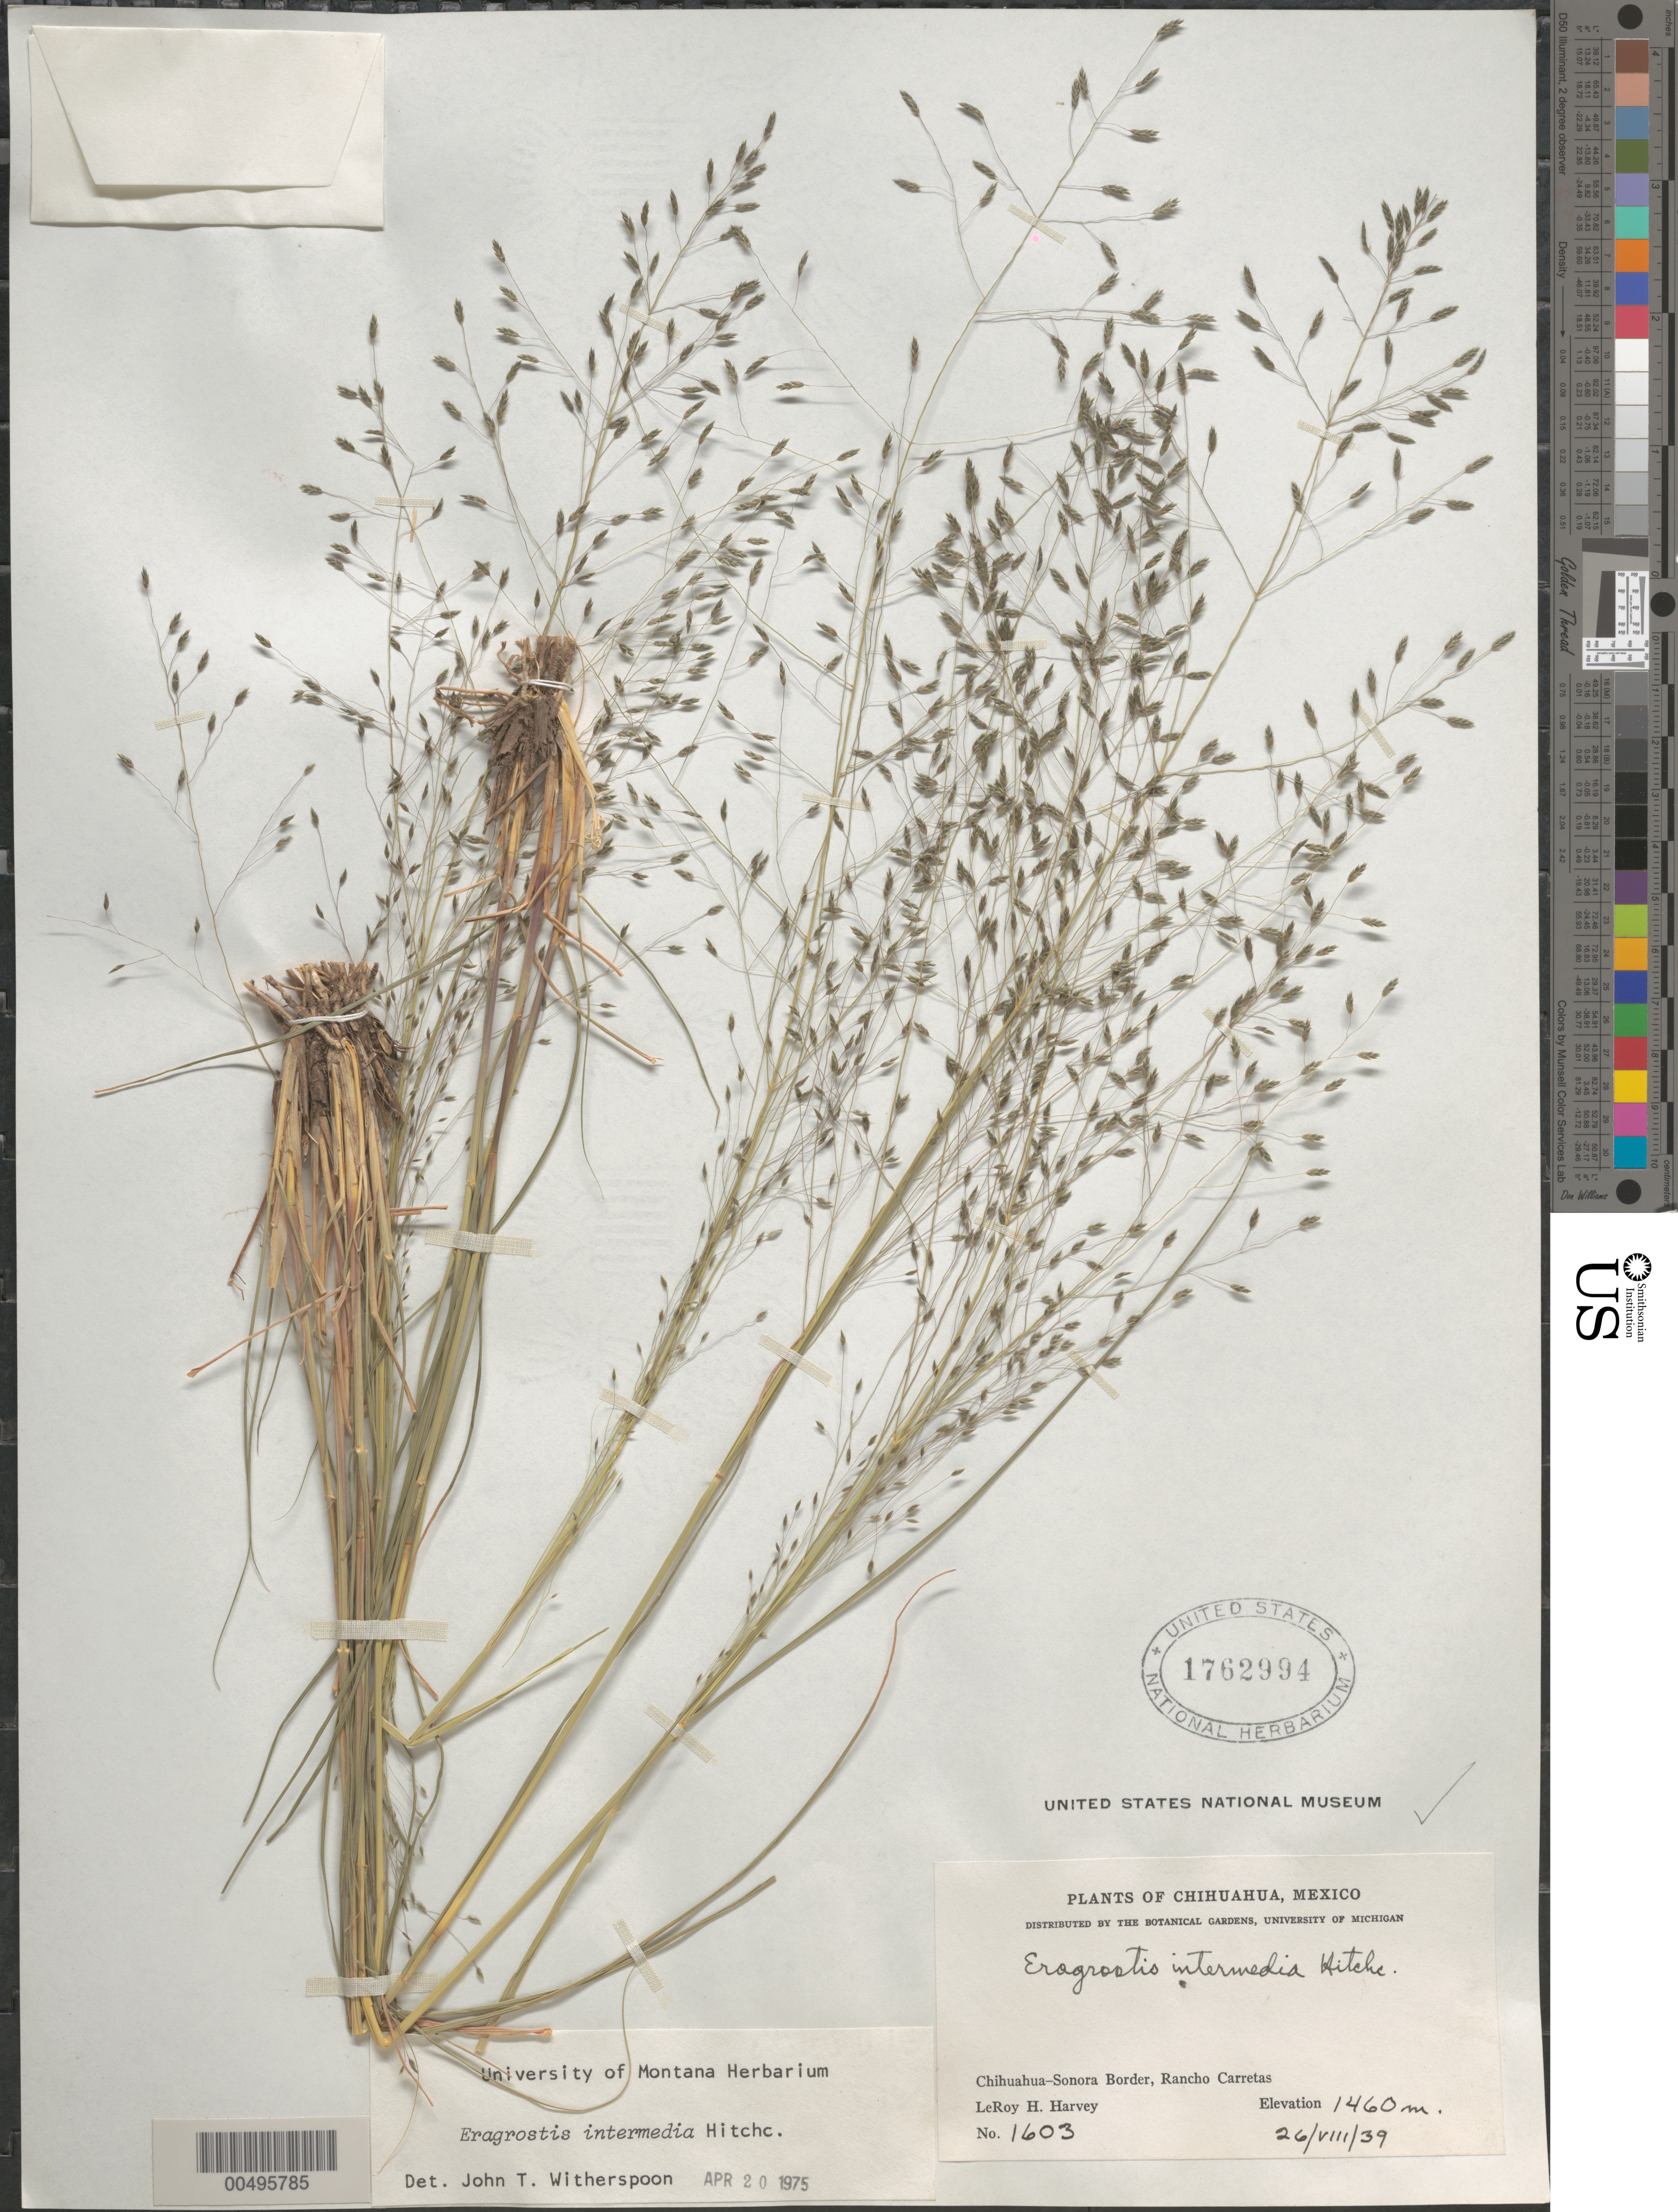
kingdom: Plantae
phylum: Tracheophyta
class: Liliopsida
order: Poales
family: Poaceae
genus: Eragrostis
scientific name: Eragrostis intermedia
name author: Hitchc.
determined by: Witherspoon, John T.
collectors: L. H. Harvey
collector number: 1603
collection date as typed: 26 Aug 1939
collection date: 1939-08-26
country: Mexico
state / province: Chihuahua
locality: Chihuahua - Sonora Border, Rancho Carretas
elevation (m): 1460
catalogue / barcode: US 1762994